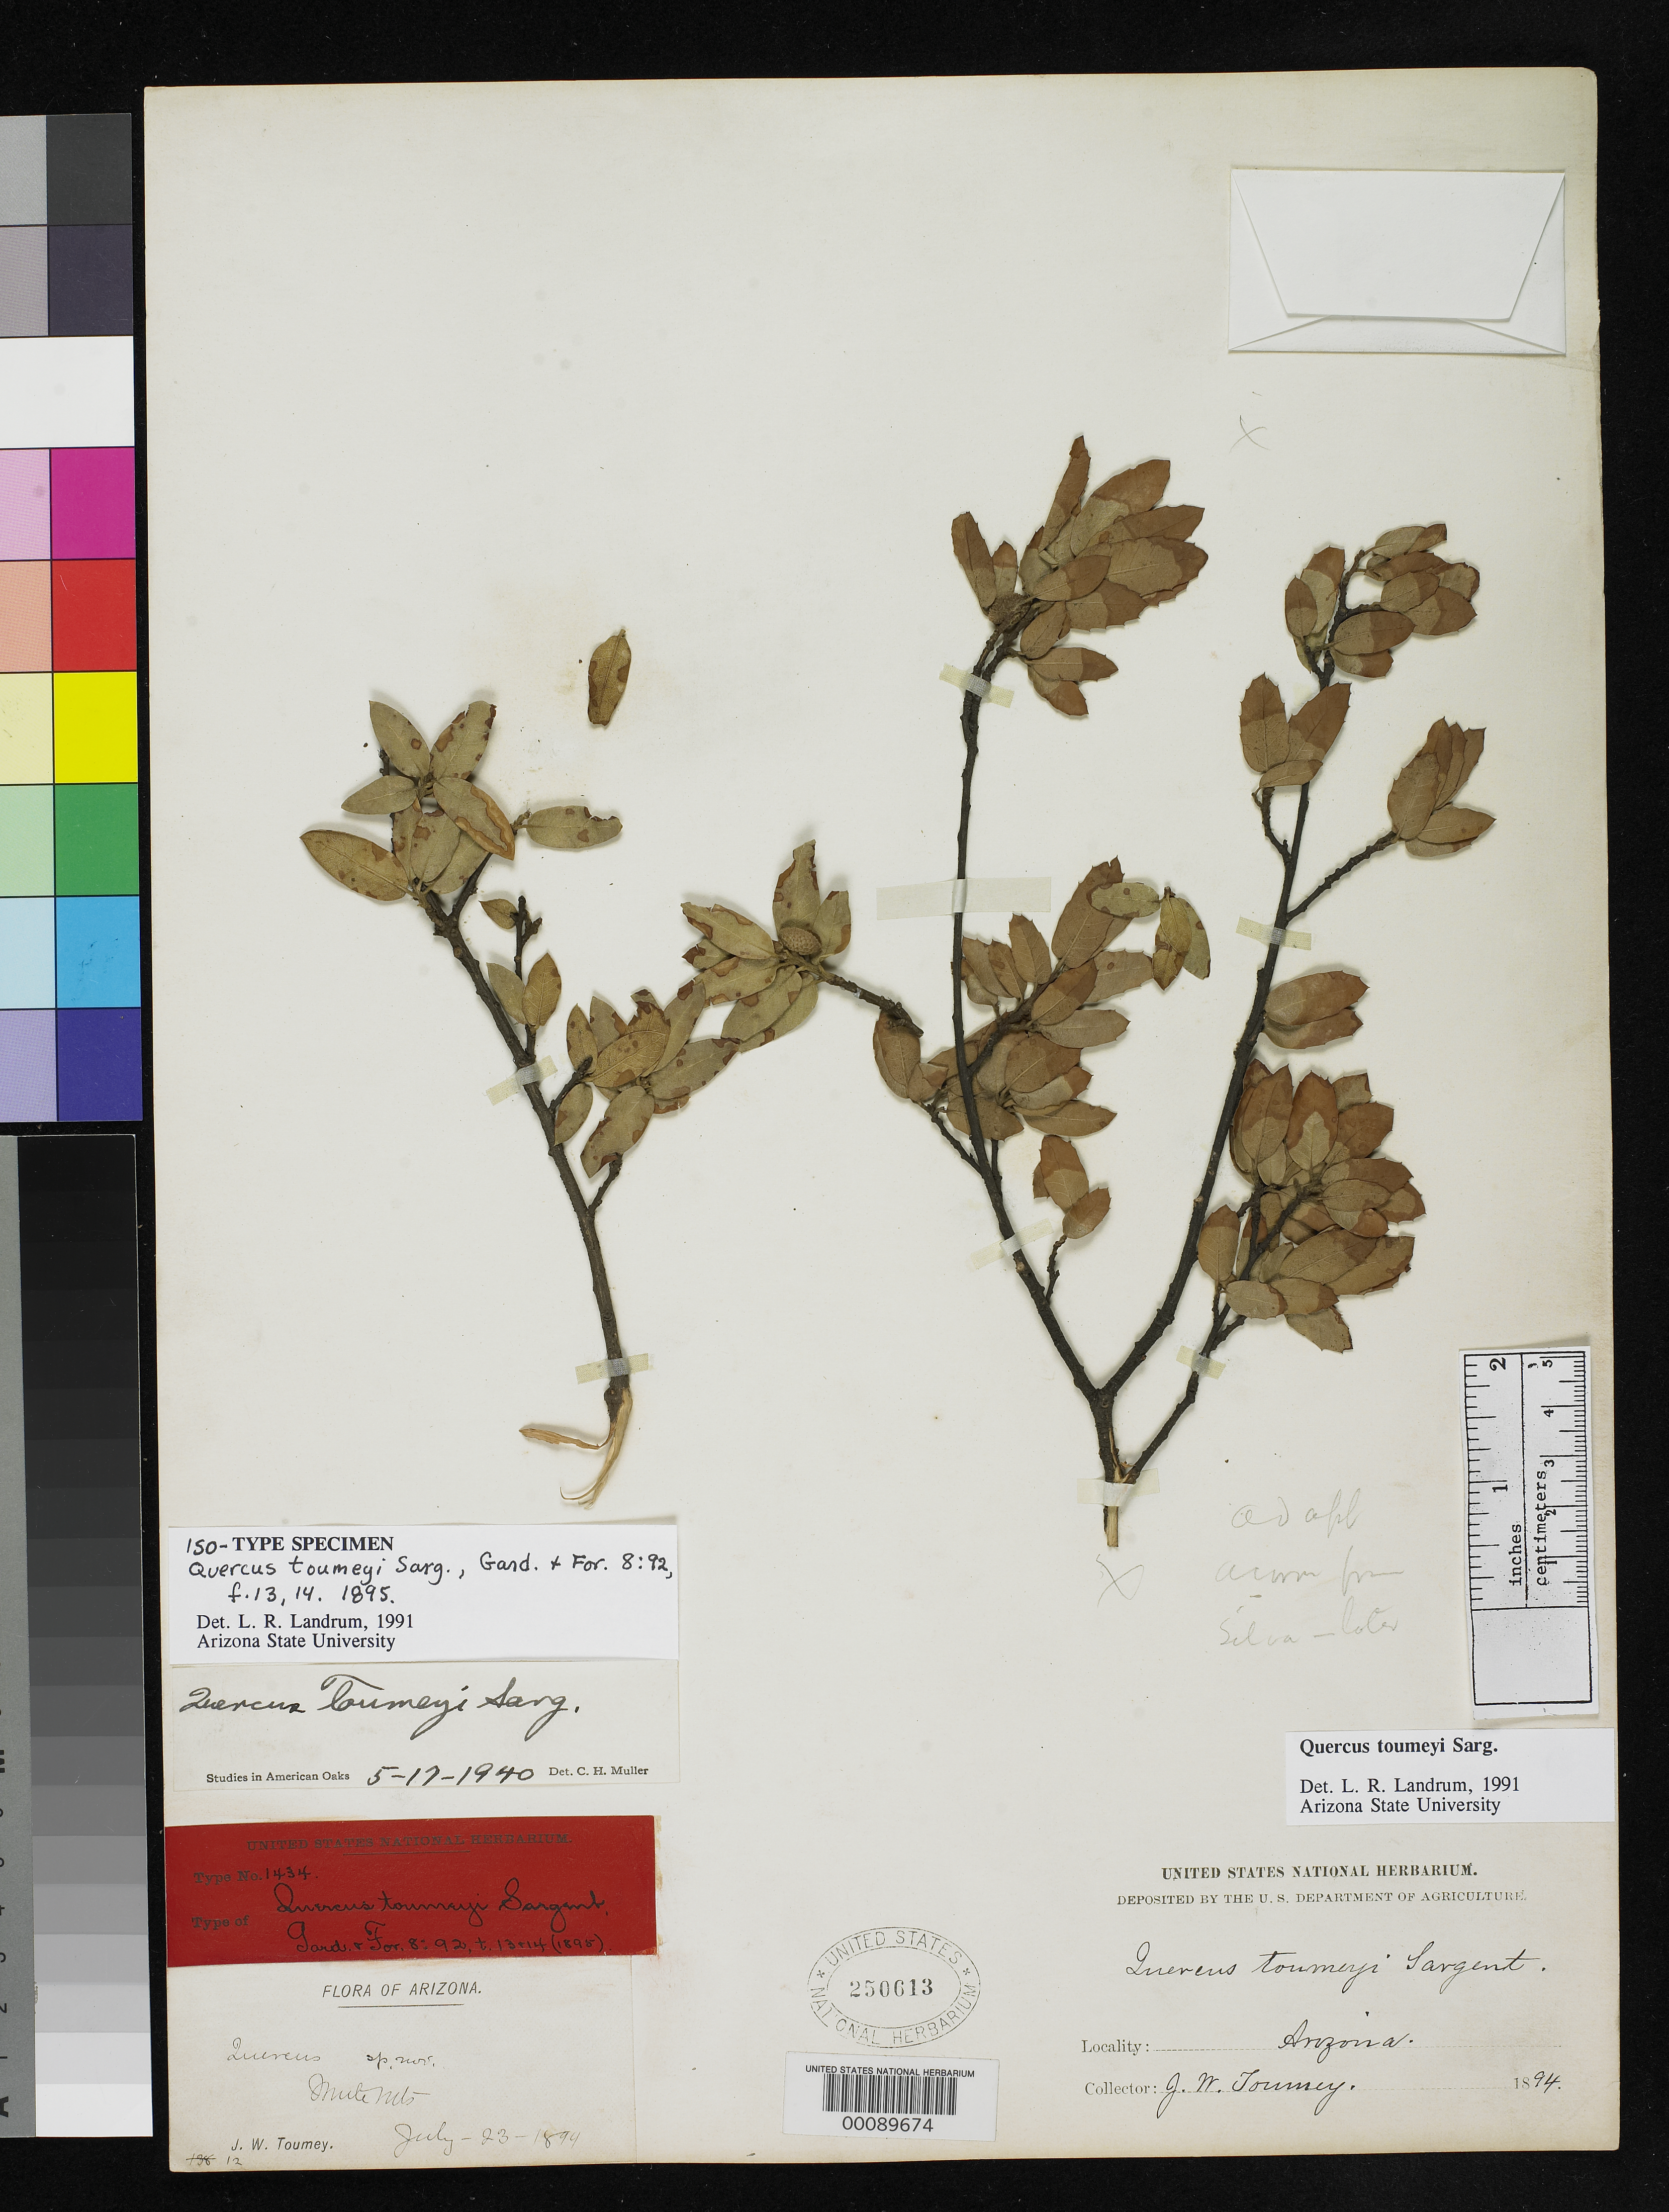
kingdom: Plantae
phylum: Tracheophyta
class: Magnoliopsida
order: Fagales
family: Fagaceae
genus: Quercus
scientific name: Quercus toumeyi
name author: Sarg.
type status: Type Fragment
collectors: J. W. Toumey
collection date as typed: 23 Jul 1894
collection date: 1894-07-23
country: United States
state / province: Arizona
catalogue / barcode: US 250613